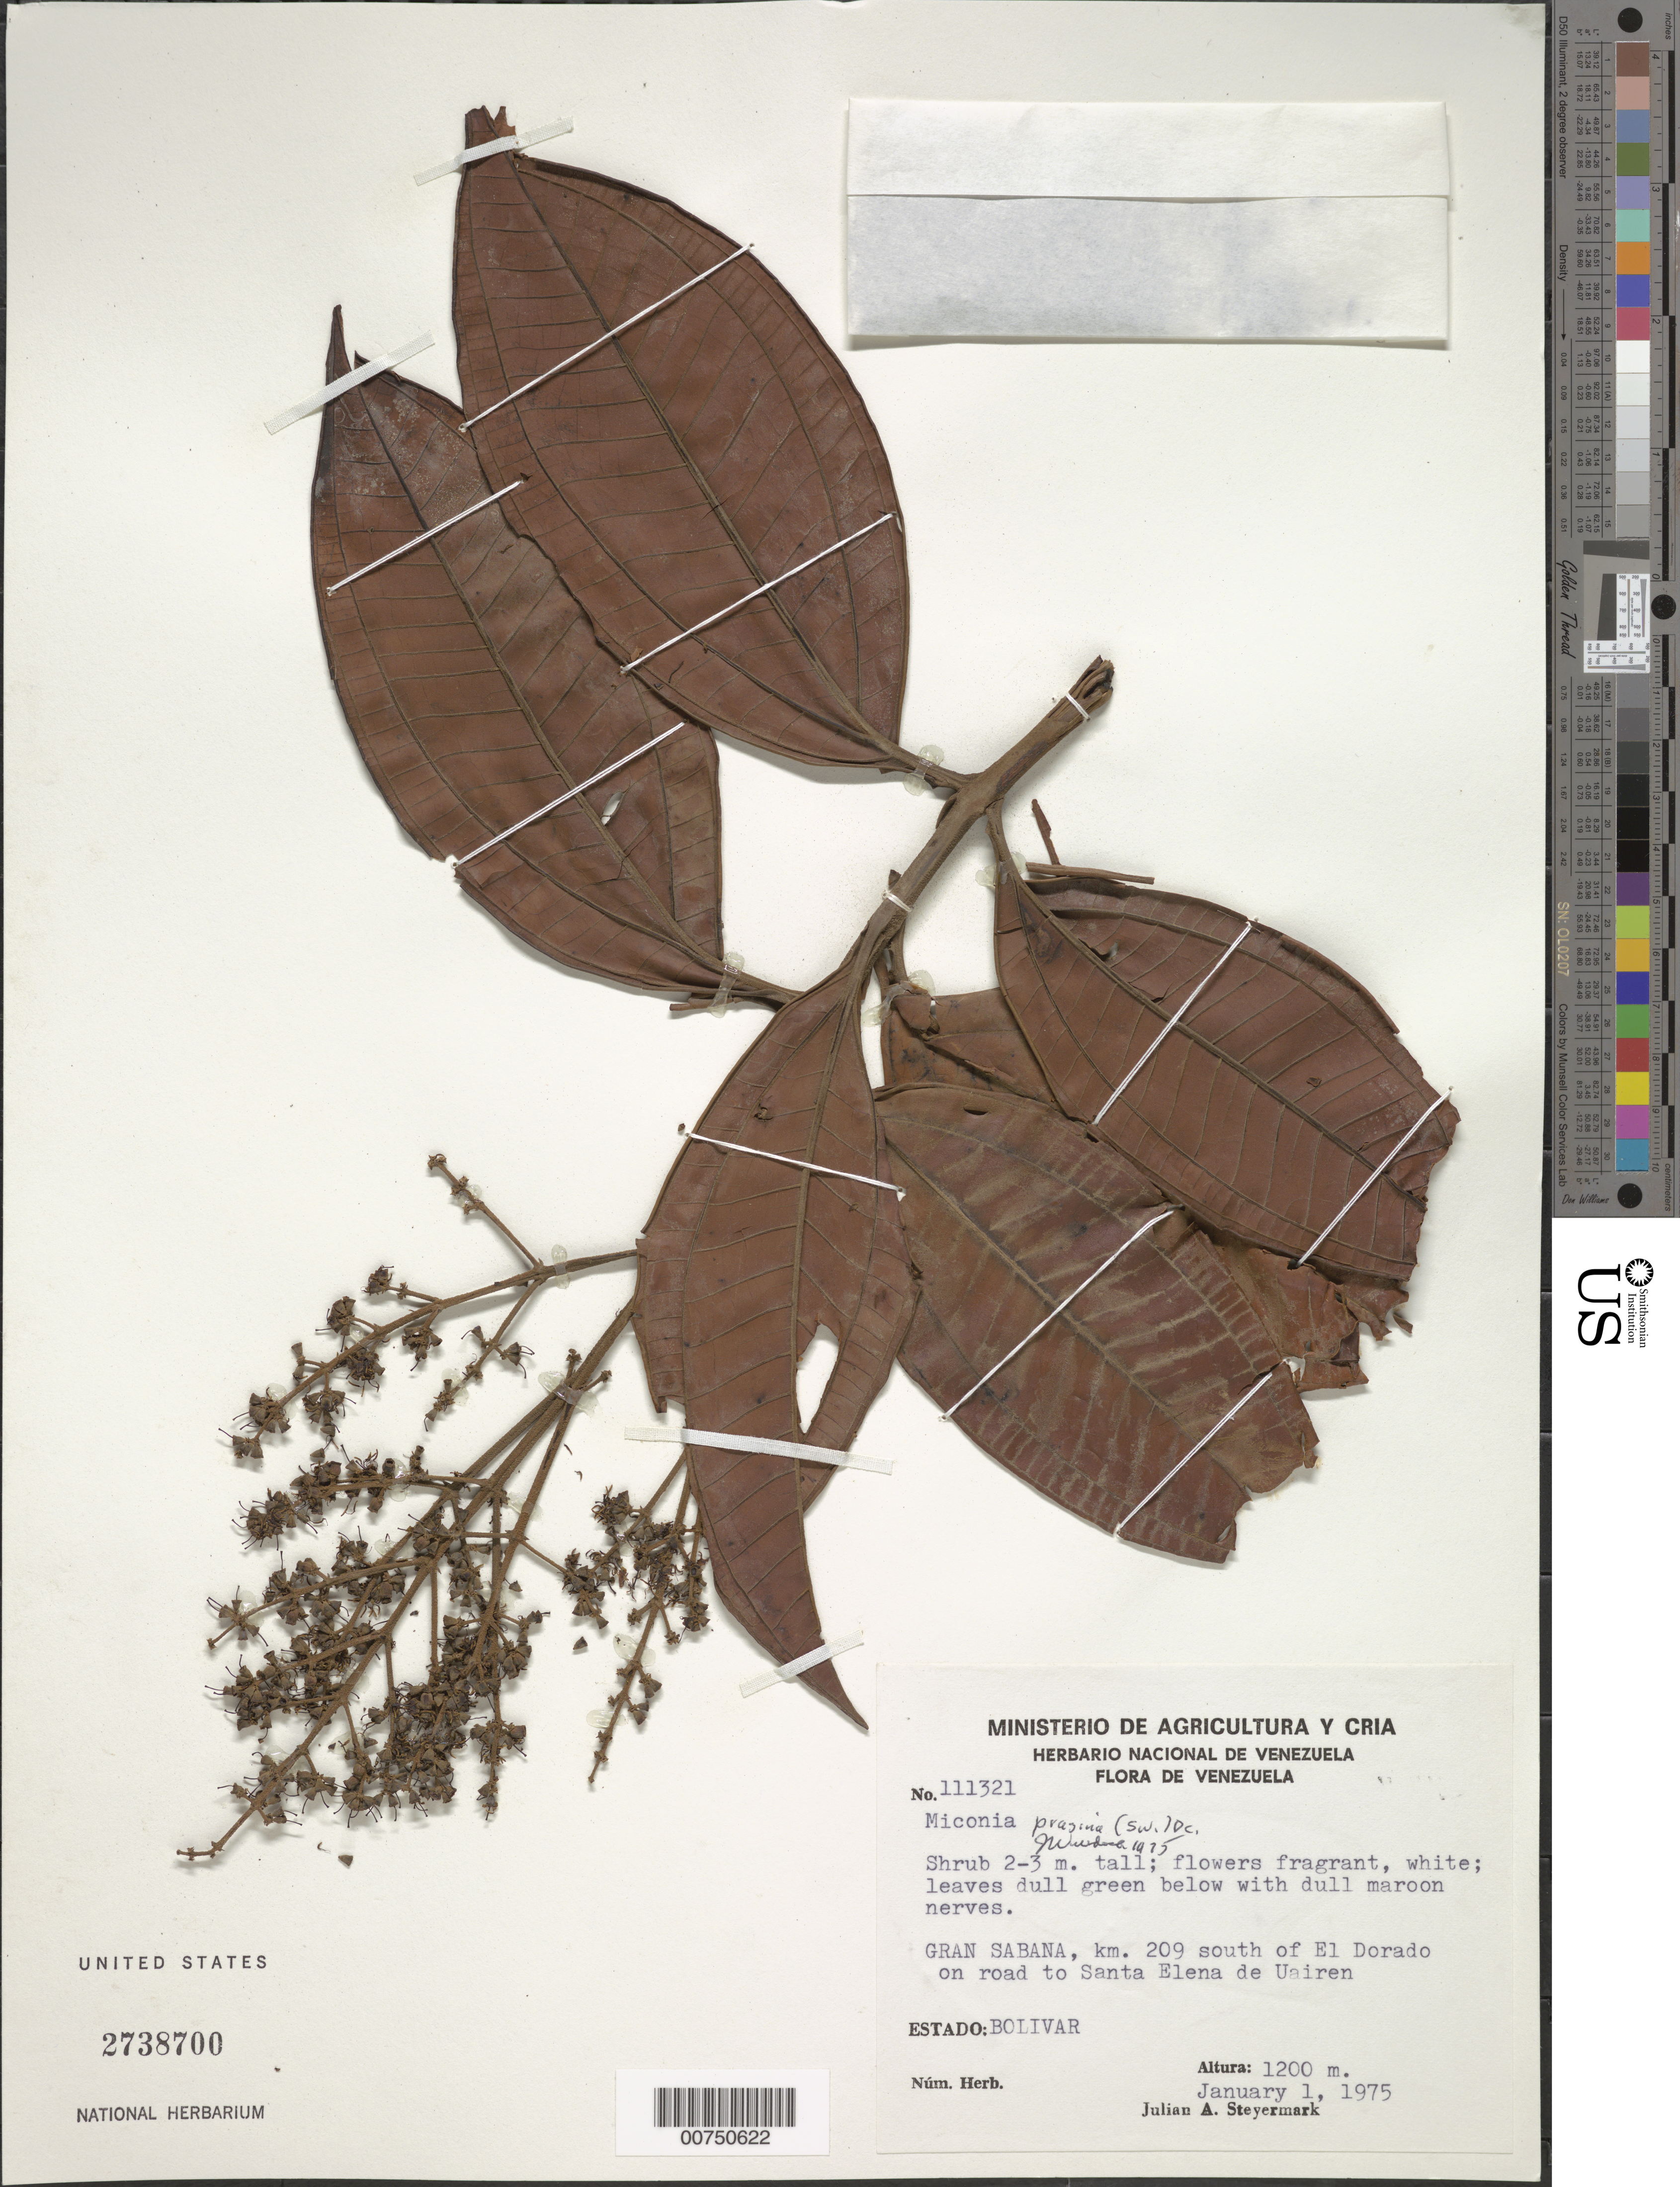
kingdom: Plantae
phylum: Tracheophyta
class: Magnoliopsida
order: Myrtales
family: Melastomataceae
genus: Miconia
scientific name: Miconia prasina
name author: (Sw.) DC.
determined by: Wurdack, John J., (US), US (UNITED STATES)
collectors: J. Steyermark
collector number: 111321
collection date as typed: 1-Jan-75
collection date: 1975-01-01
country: Venezuela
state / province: Bolívar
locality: Gran Sabana, km 209 S of El Dorado on road to Santa Elena de Uairen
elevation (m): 1200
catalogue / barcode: US 2738700